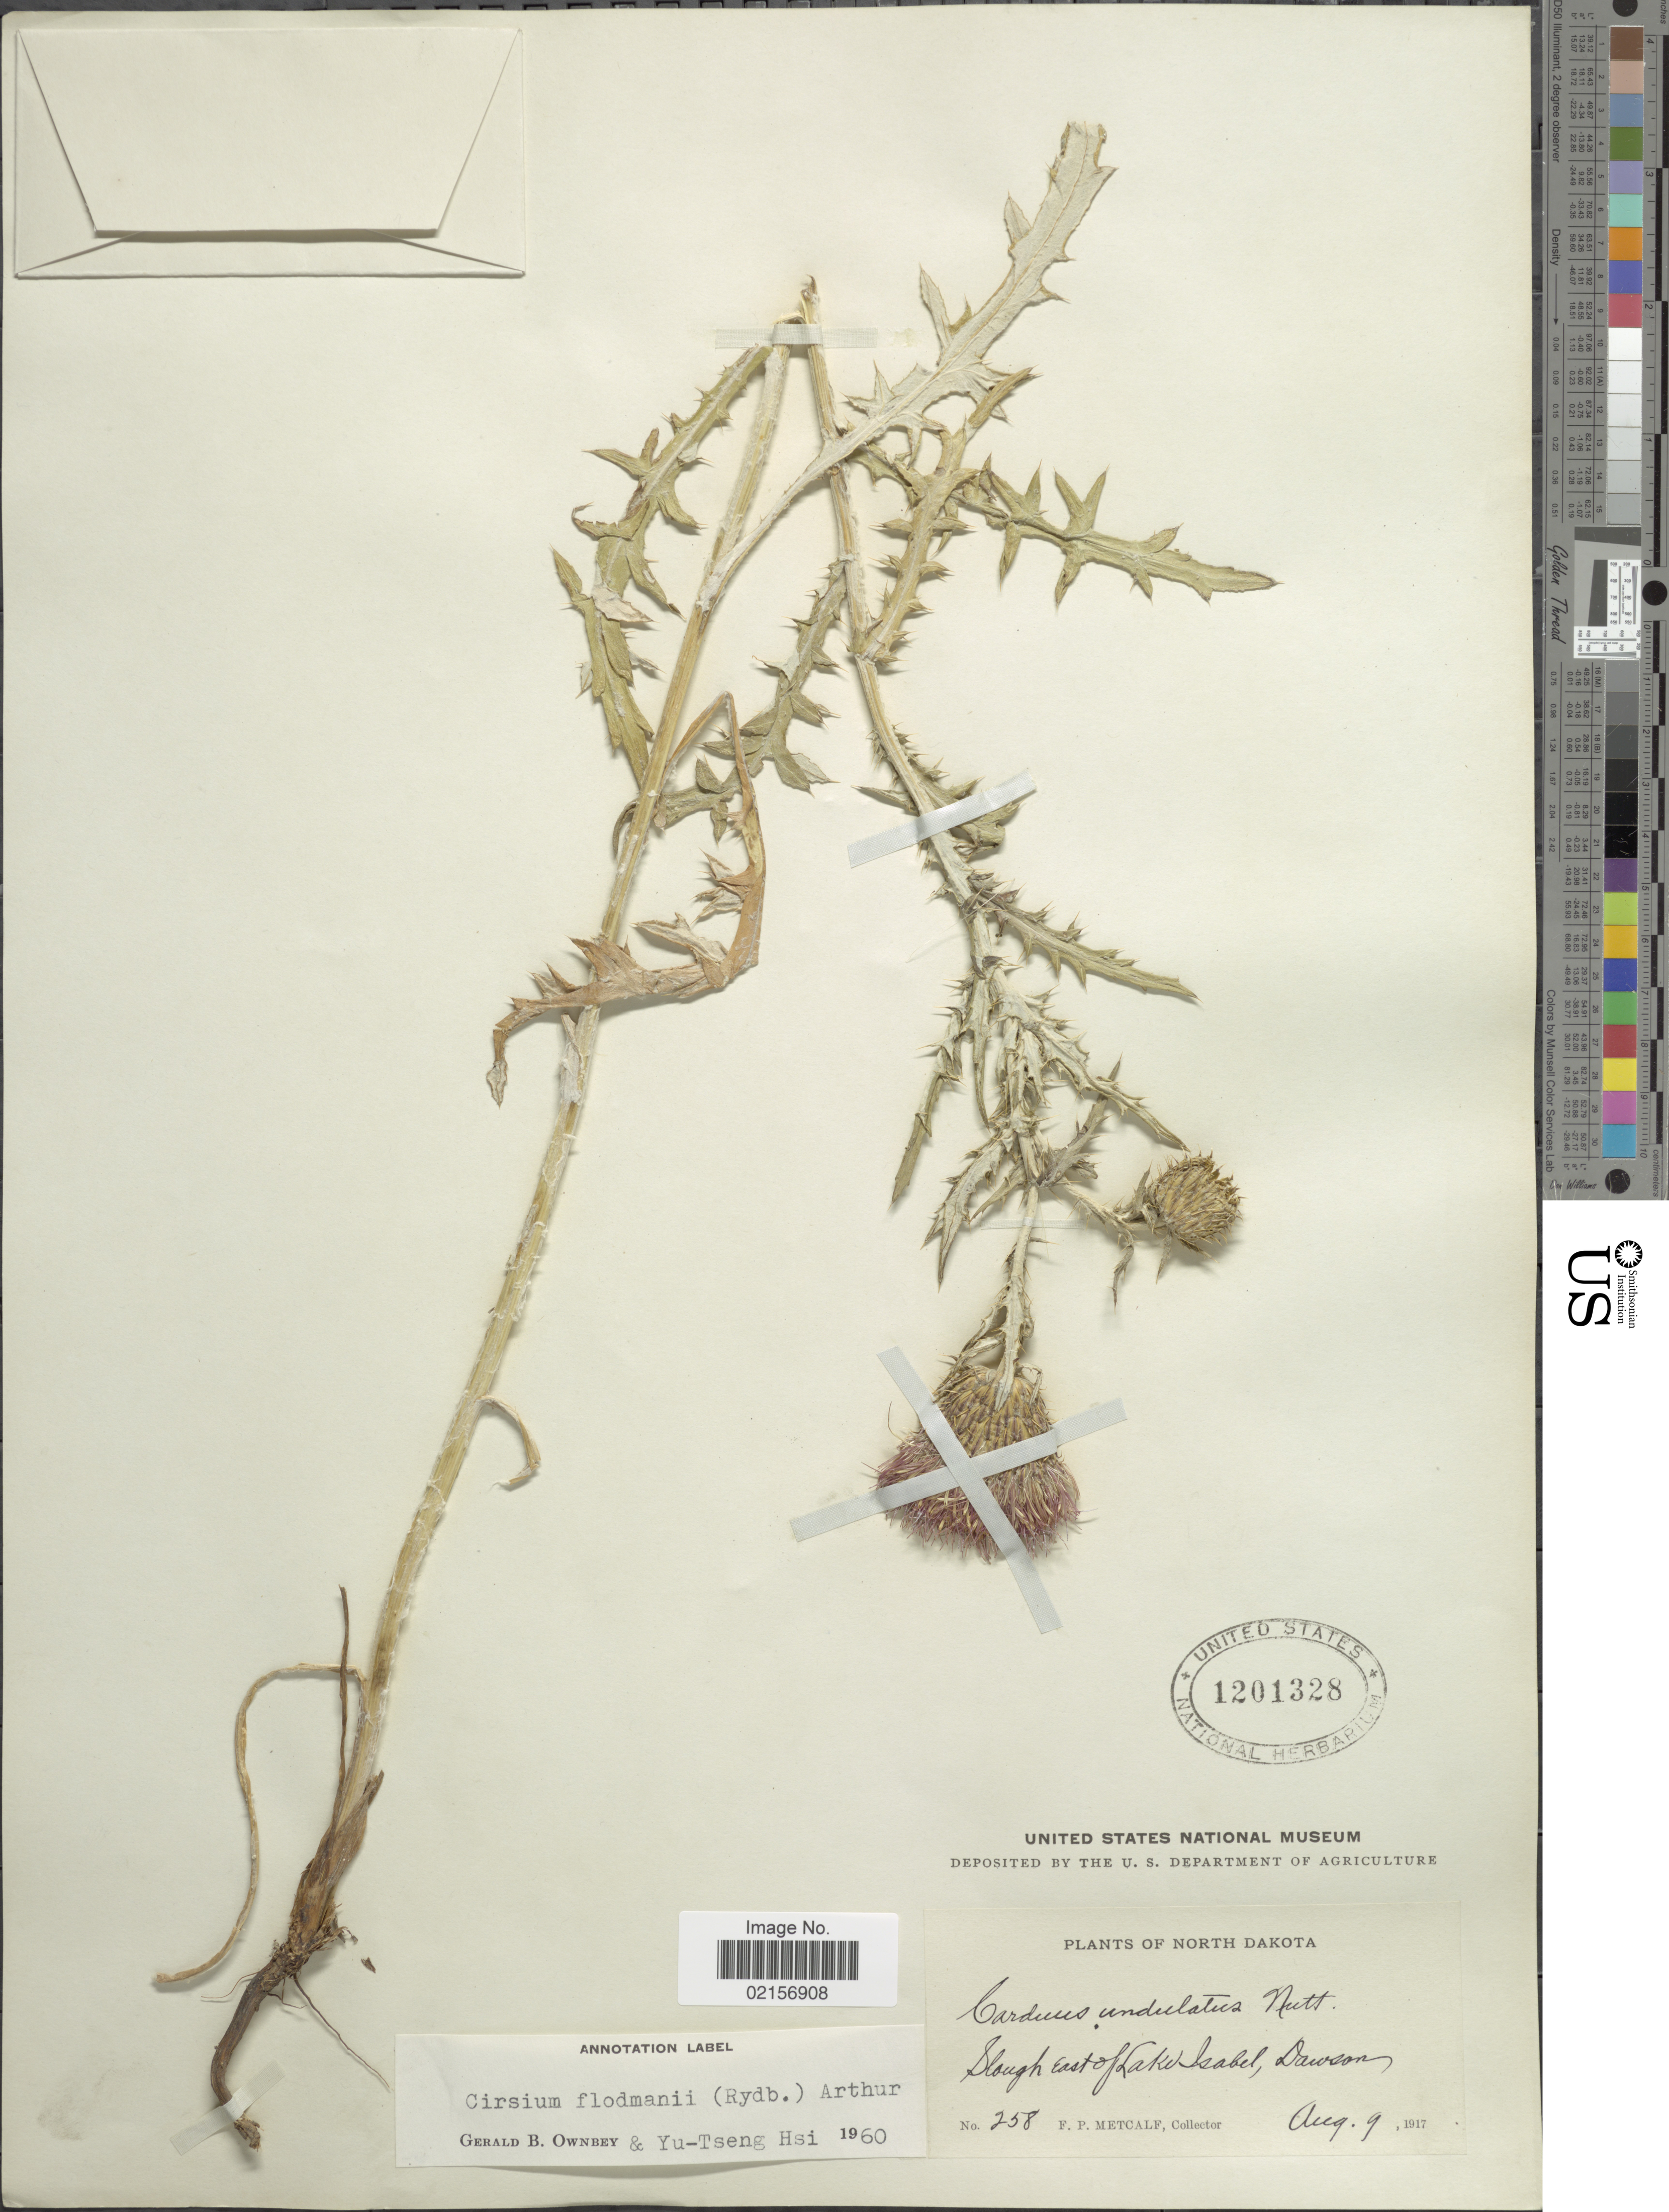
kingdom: Plantae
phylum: Tracheophyta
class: Magnoliopsida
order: Asterales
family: Asteraceae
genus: Cirsium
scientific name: Cirsium flodmanii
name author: (Rydb.) Arthur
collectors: F. Metcalf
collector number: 258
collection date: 1917-08-09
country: United States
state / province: North Dakota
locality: Slough East of Lake Isabel, Dawson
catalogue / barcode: US 12013228